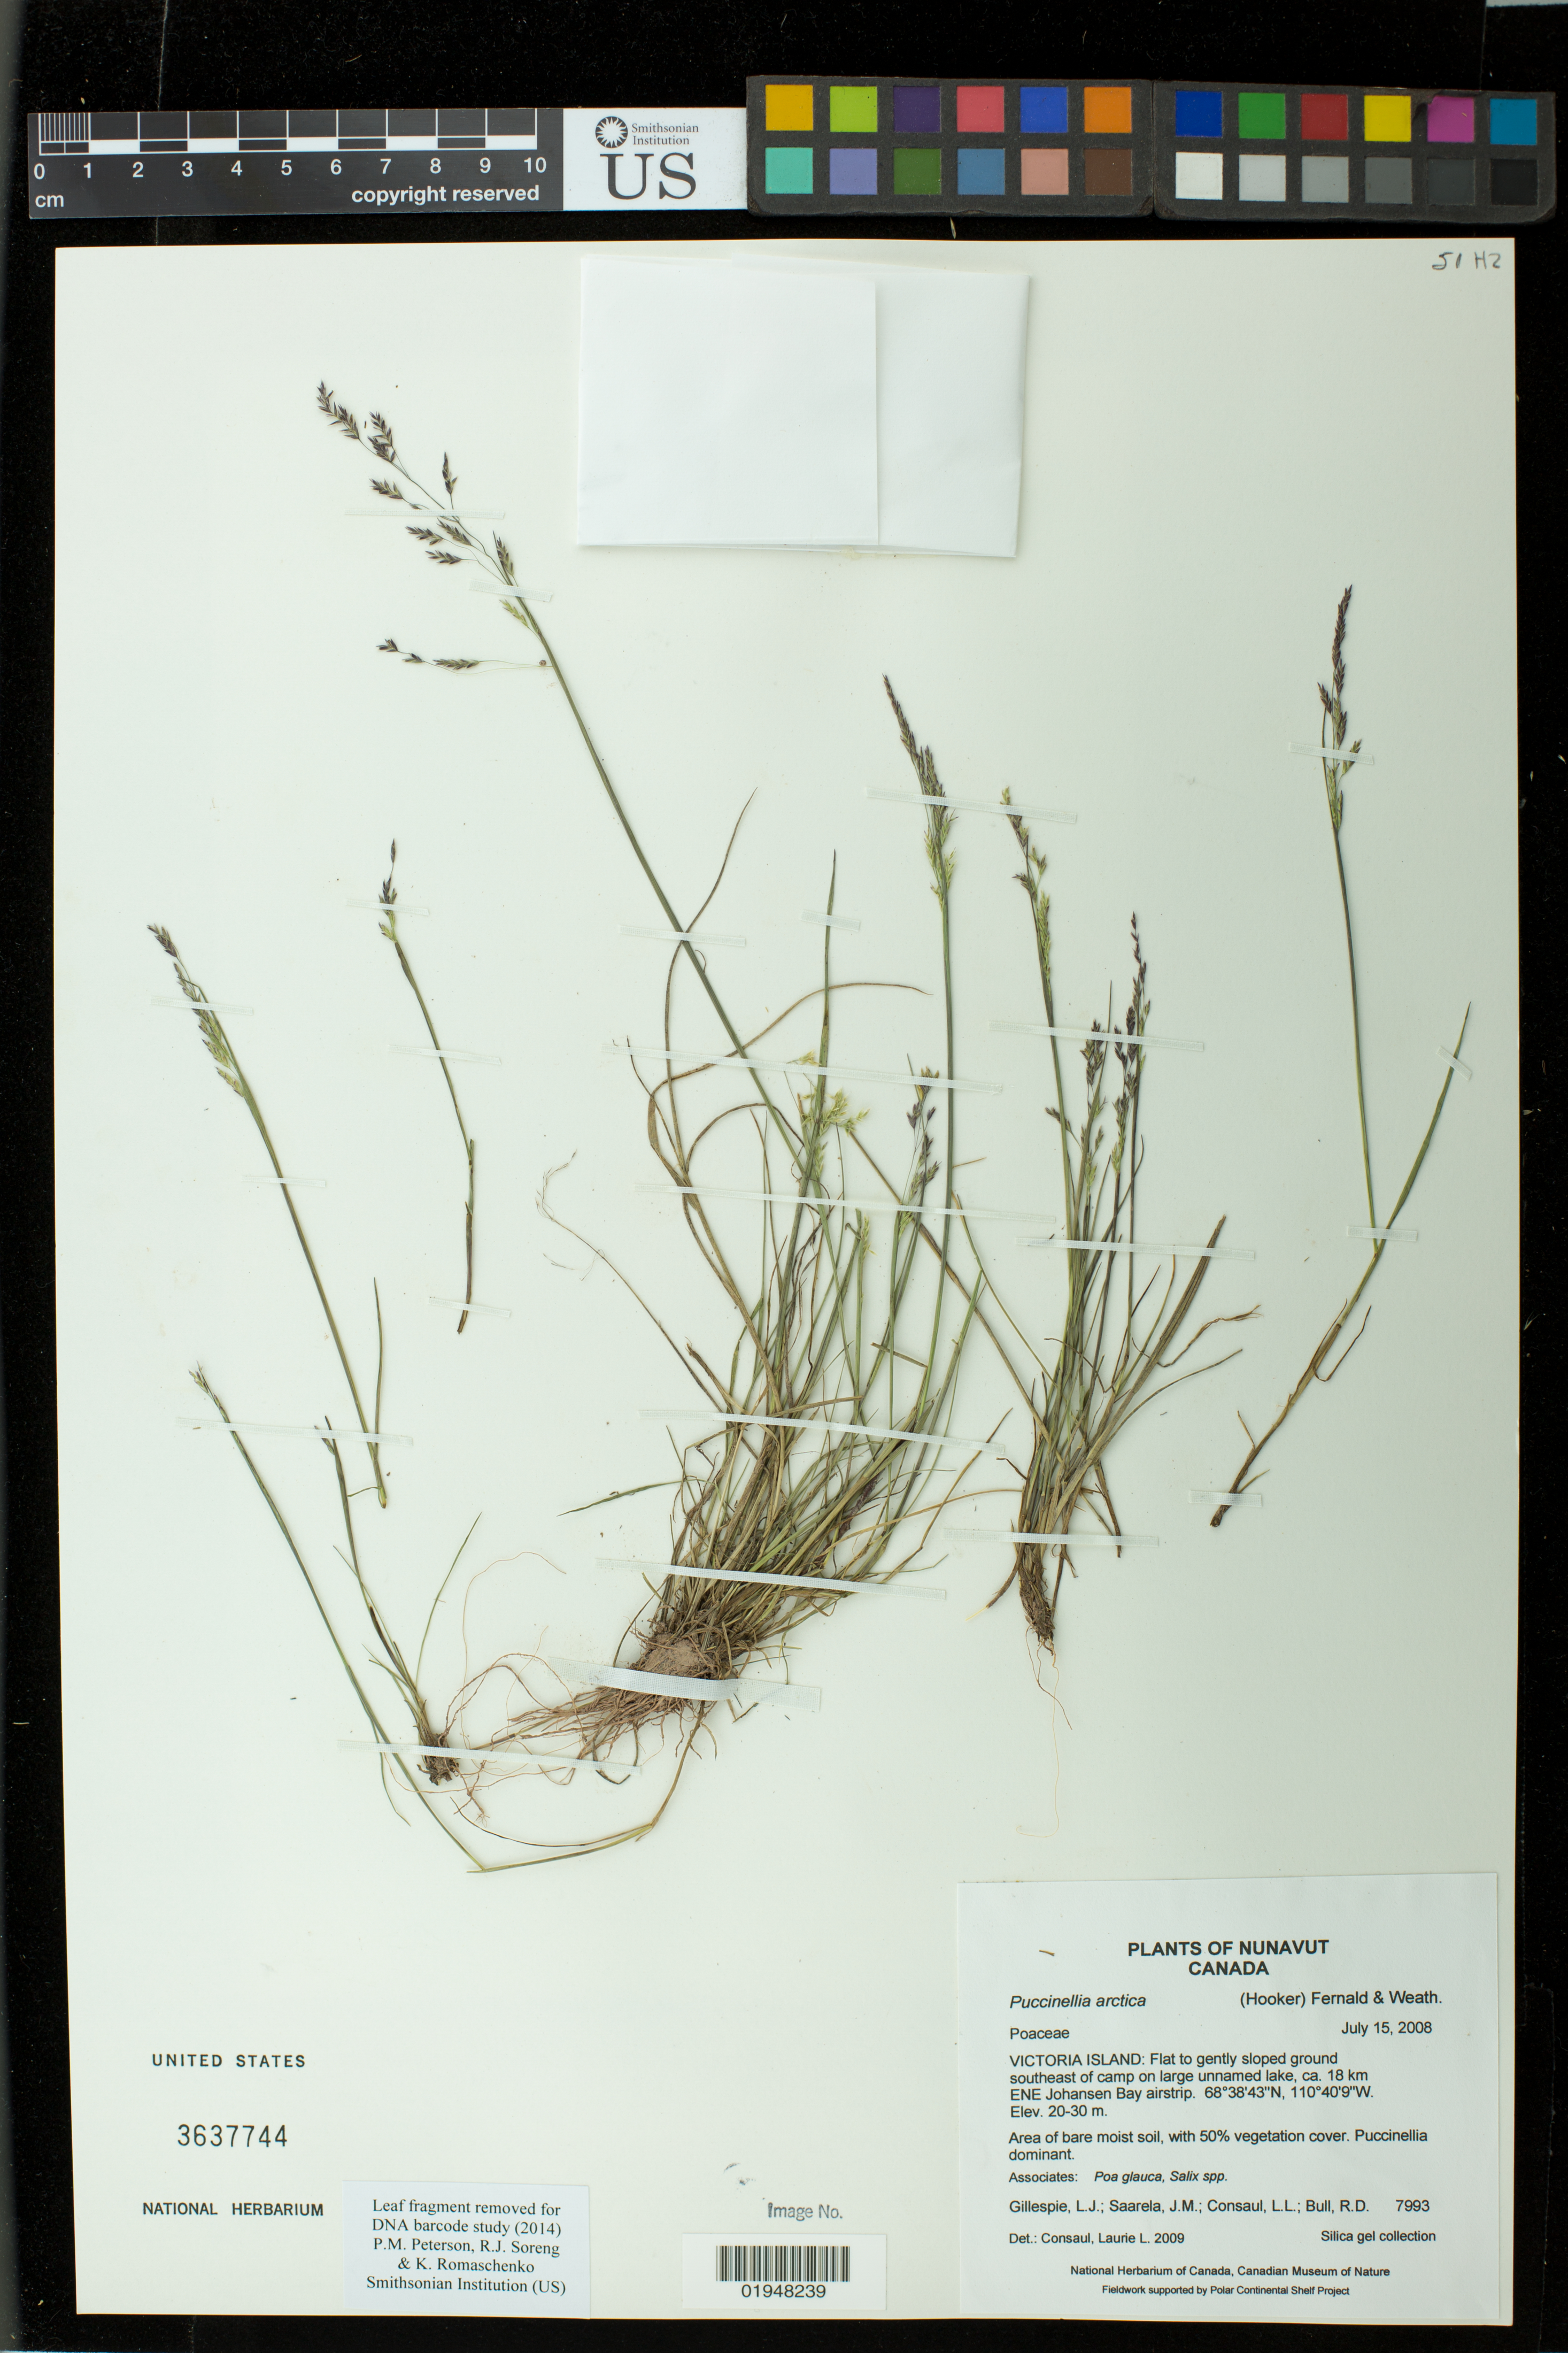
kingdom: Plantae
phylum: Tracheophyta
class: Liliopsida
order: Poales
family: Poaceae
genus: Puccinellia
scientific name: Puccinellia arctica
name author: (Hook.) & Weath.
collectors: L. J. Gillespie, J. Saarela, L. Consaul & R. Bull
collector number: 7993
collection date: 2008-07-15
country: Canada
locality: Victoria Island: south east of camp on large unnamed lake, ca. 18 km ENE Johansen Bay Airstrip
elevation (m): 20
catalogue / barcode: US 3637744